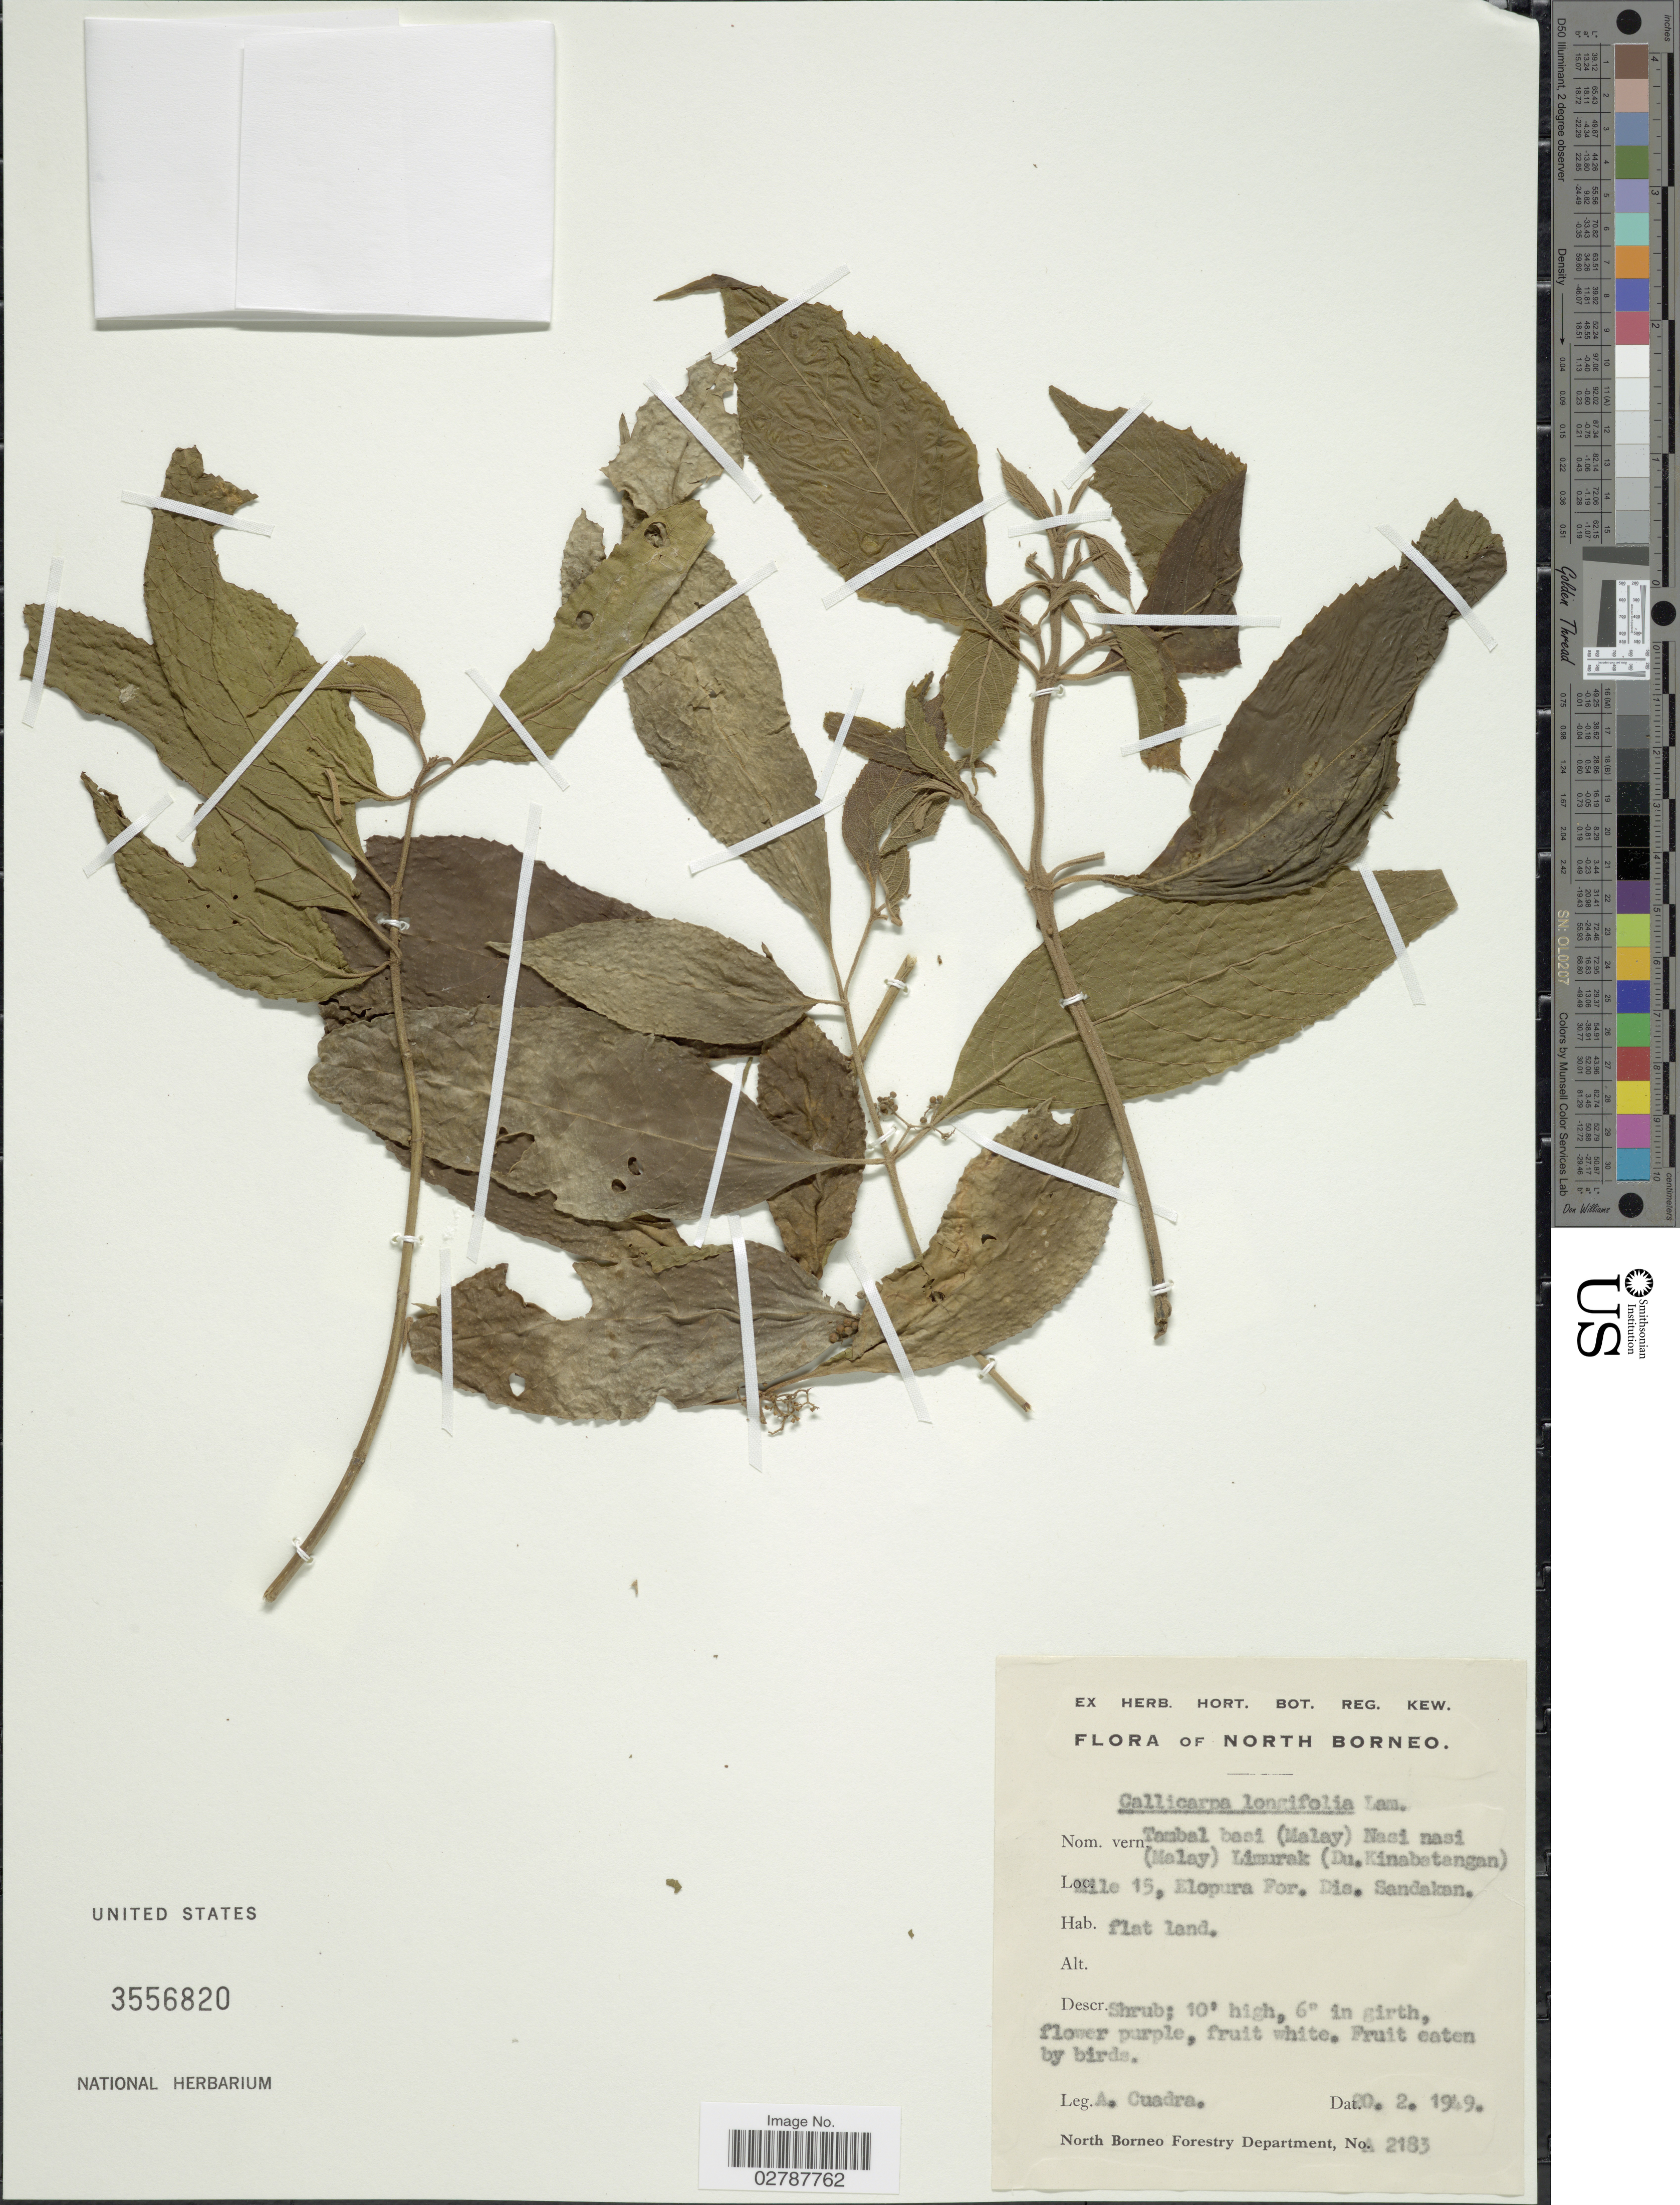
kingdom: Plantae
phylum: Tracheophyta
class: Magnoliopsida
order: Lamiales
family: Lamiaceae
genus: Callicarpa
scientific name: Callicarpa longifolia f. floccosa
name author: Schauer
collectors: A. Cuadra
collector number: A2183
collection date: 1949-02-20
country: Malaysia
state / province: Sabah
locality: North Borneo. Mile 15, Elopura For. Dis. Sandakan.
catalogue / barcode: US 3556820